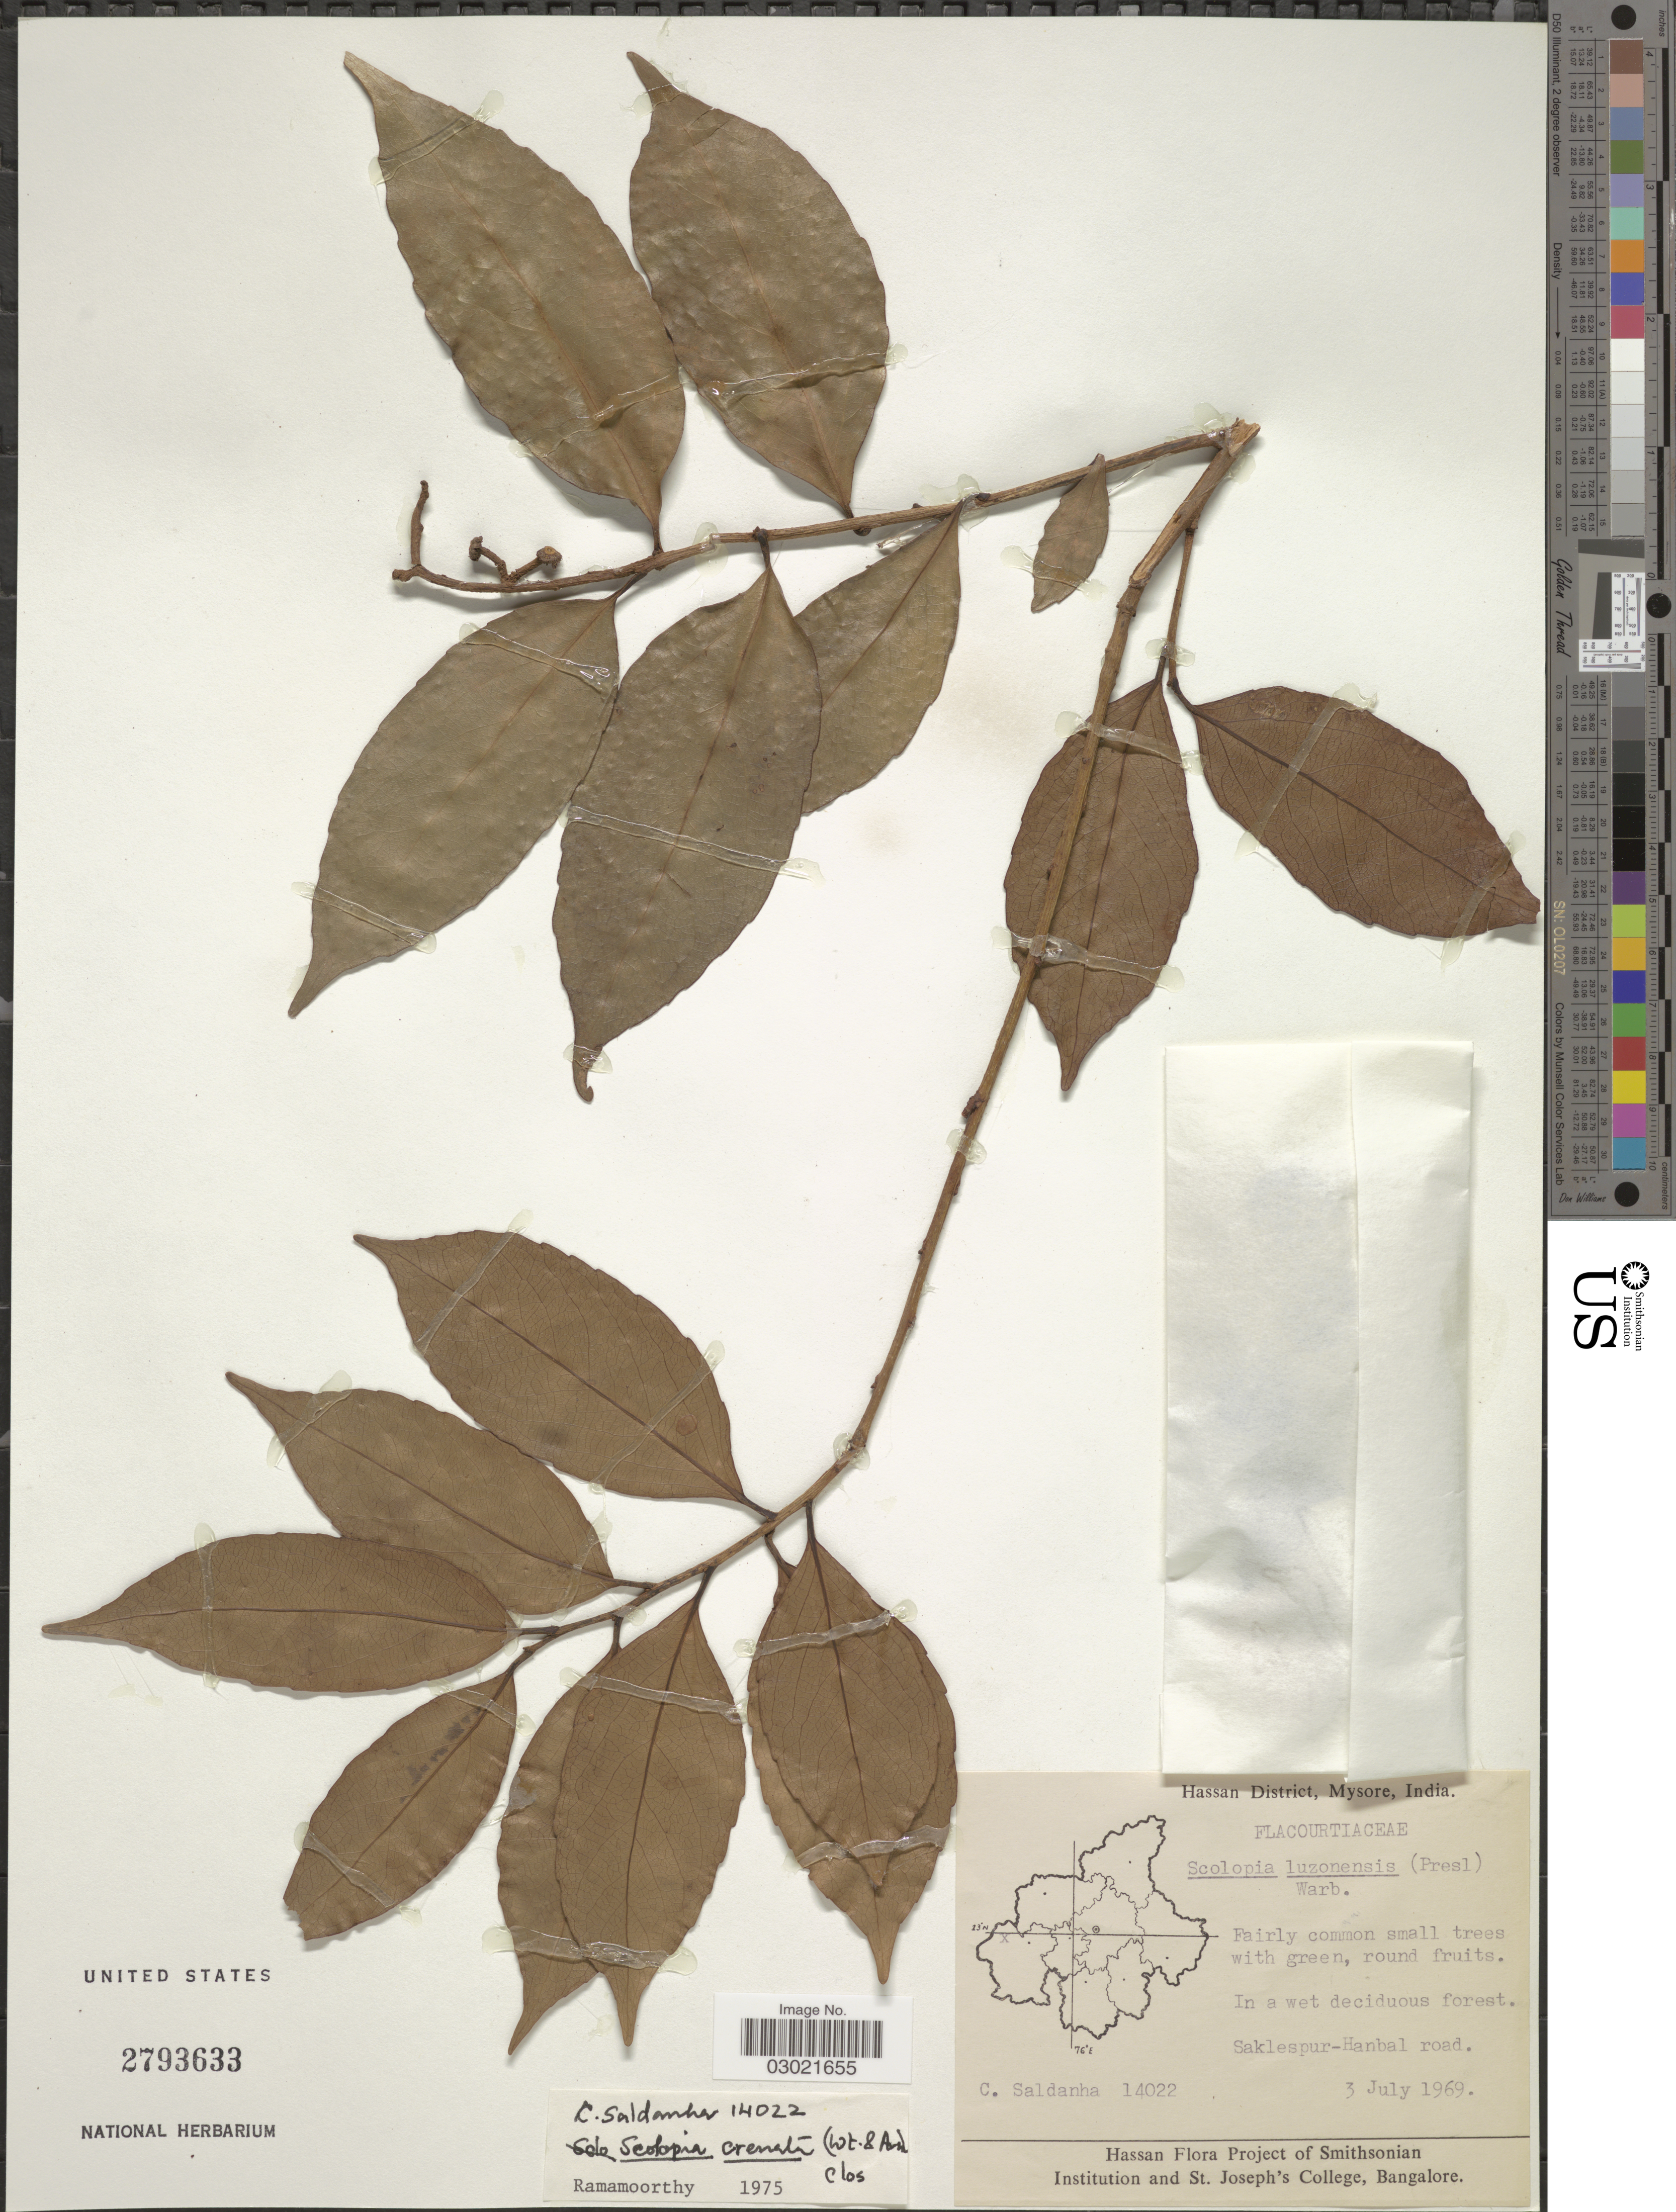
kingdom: Plantae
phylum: Tracheophyta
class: Magnoliopsida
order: Malpighiales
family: Salicaceae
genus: Scolopia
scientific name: Scolopia crenata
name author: Clos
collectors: C. Saldanha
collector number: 14022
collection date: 1969-07-03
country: India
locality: Hassan District, Mysore. Saklespur-Hanbal road.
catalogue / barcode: US 2793633